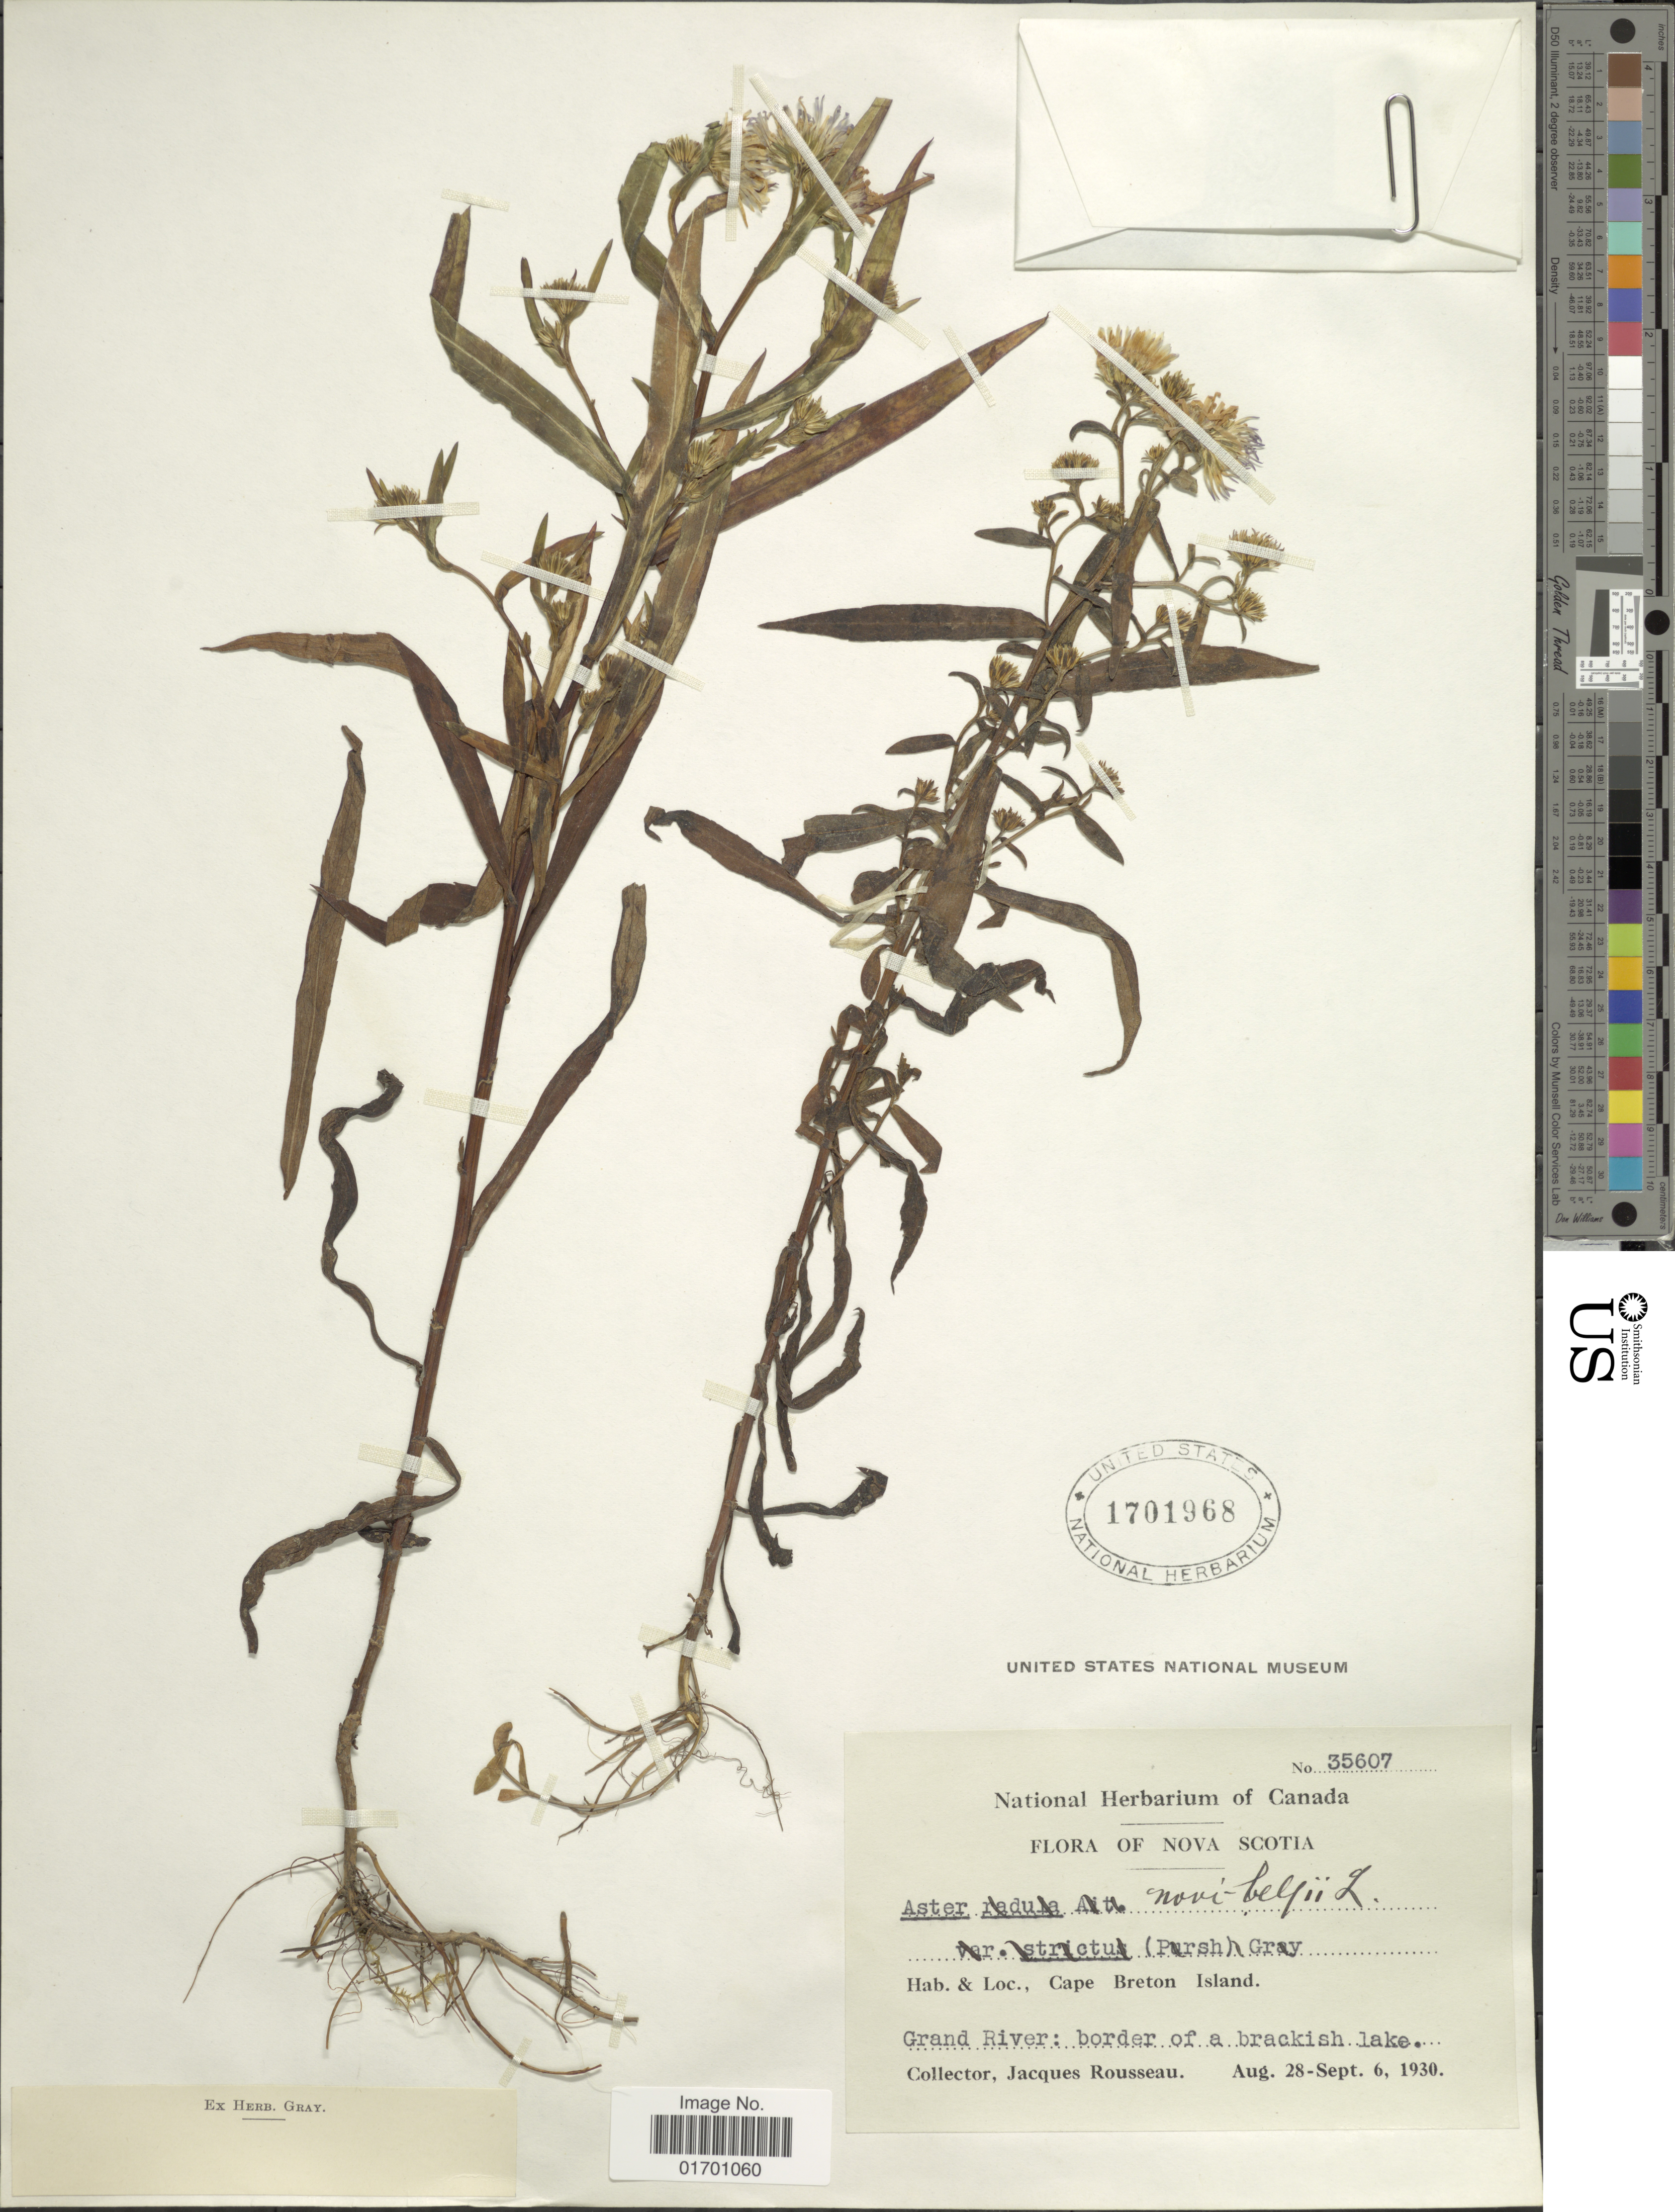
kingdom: Plantae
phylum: Tracheophyta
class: Magnoliopsida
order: Asterales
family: Asteraceae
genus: Symphyotrichum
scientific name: Symphyotrichum novi-belgii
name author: (L.) G.L. Nesom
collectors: J. Rousseau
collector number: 35607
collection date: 1930-08-28/1930-09-06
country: Canada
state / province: Nova Scotia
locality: Grand river: border of a brackish lake. Cape Breton Island.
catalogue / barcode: US 1701968